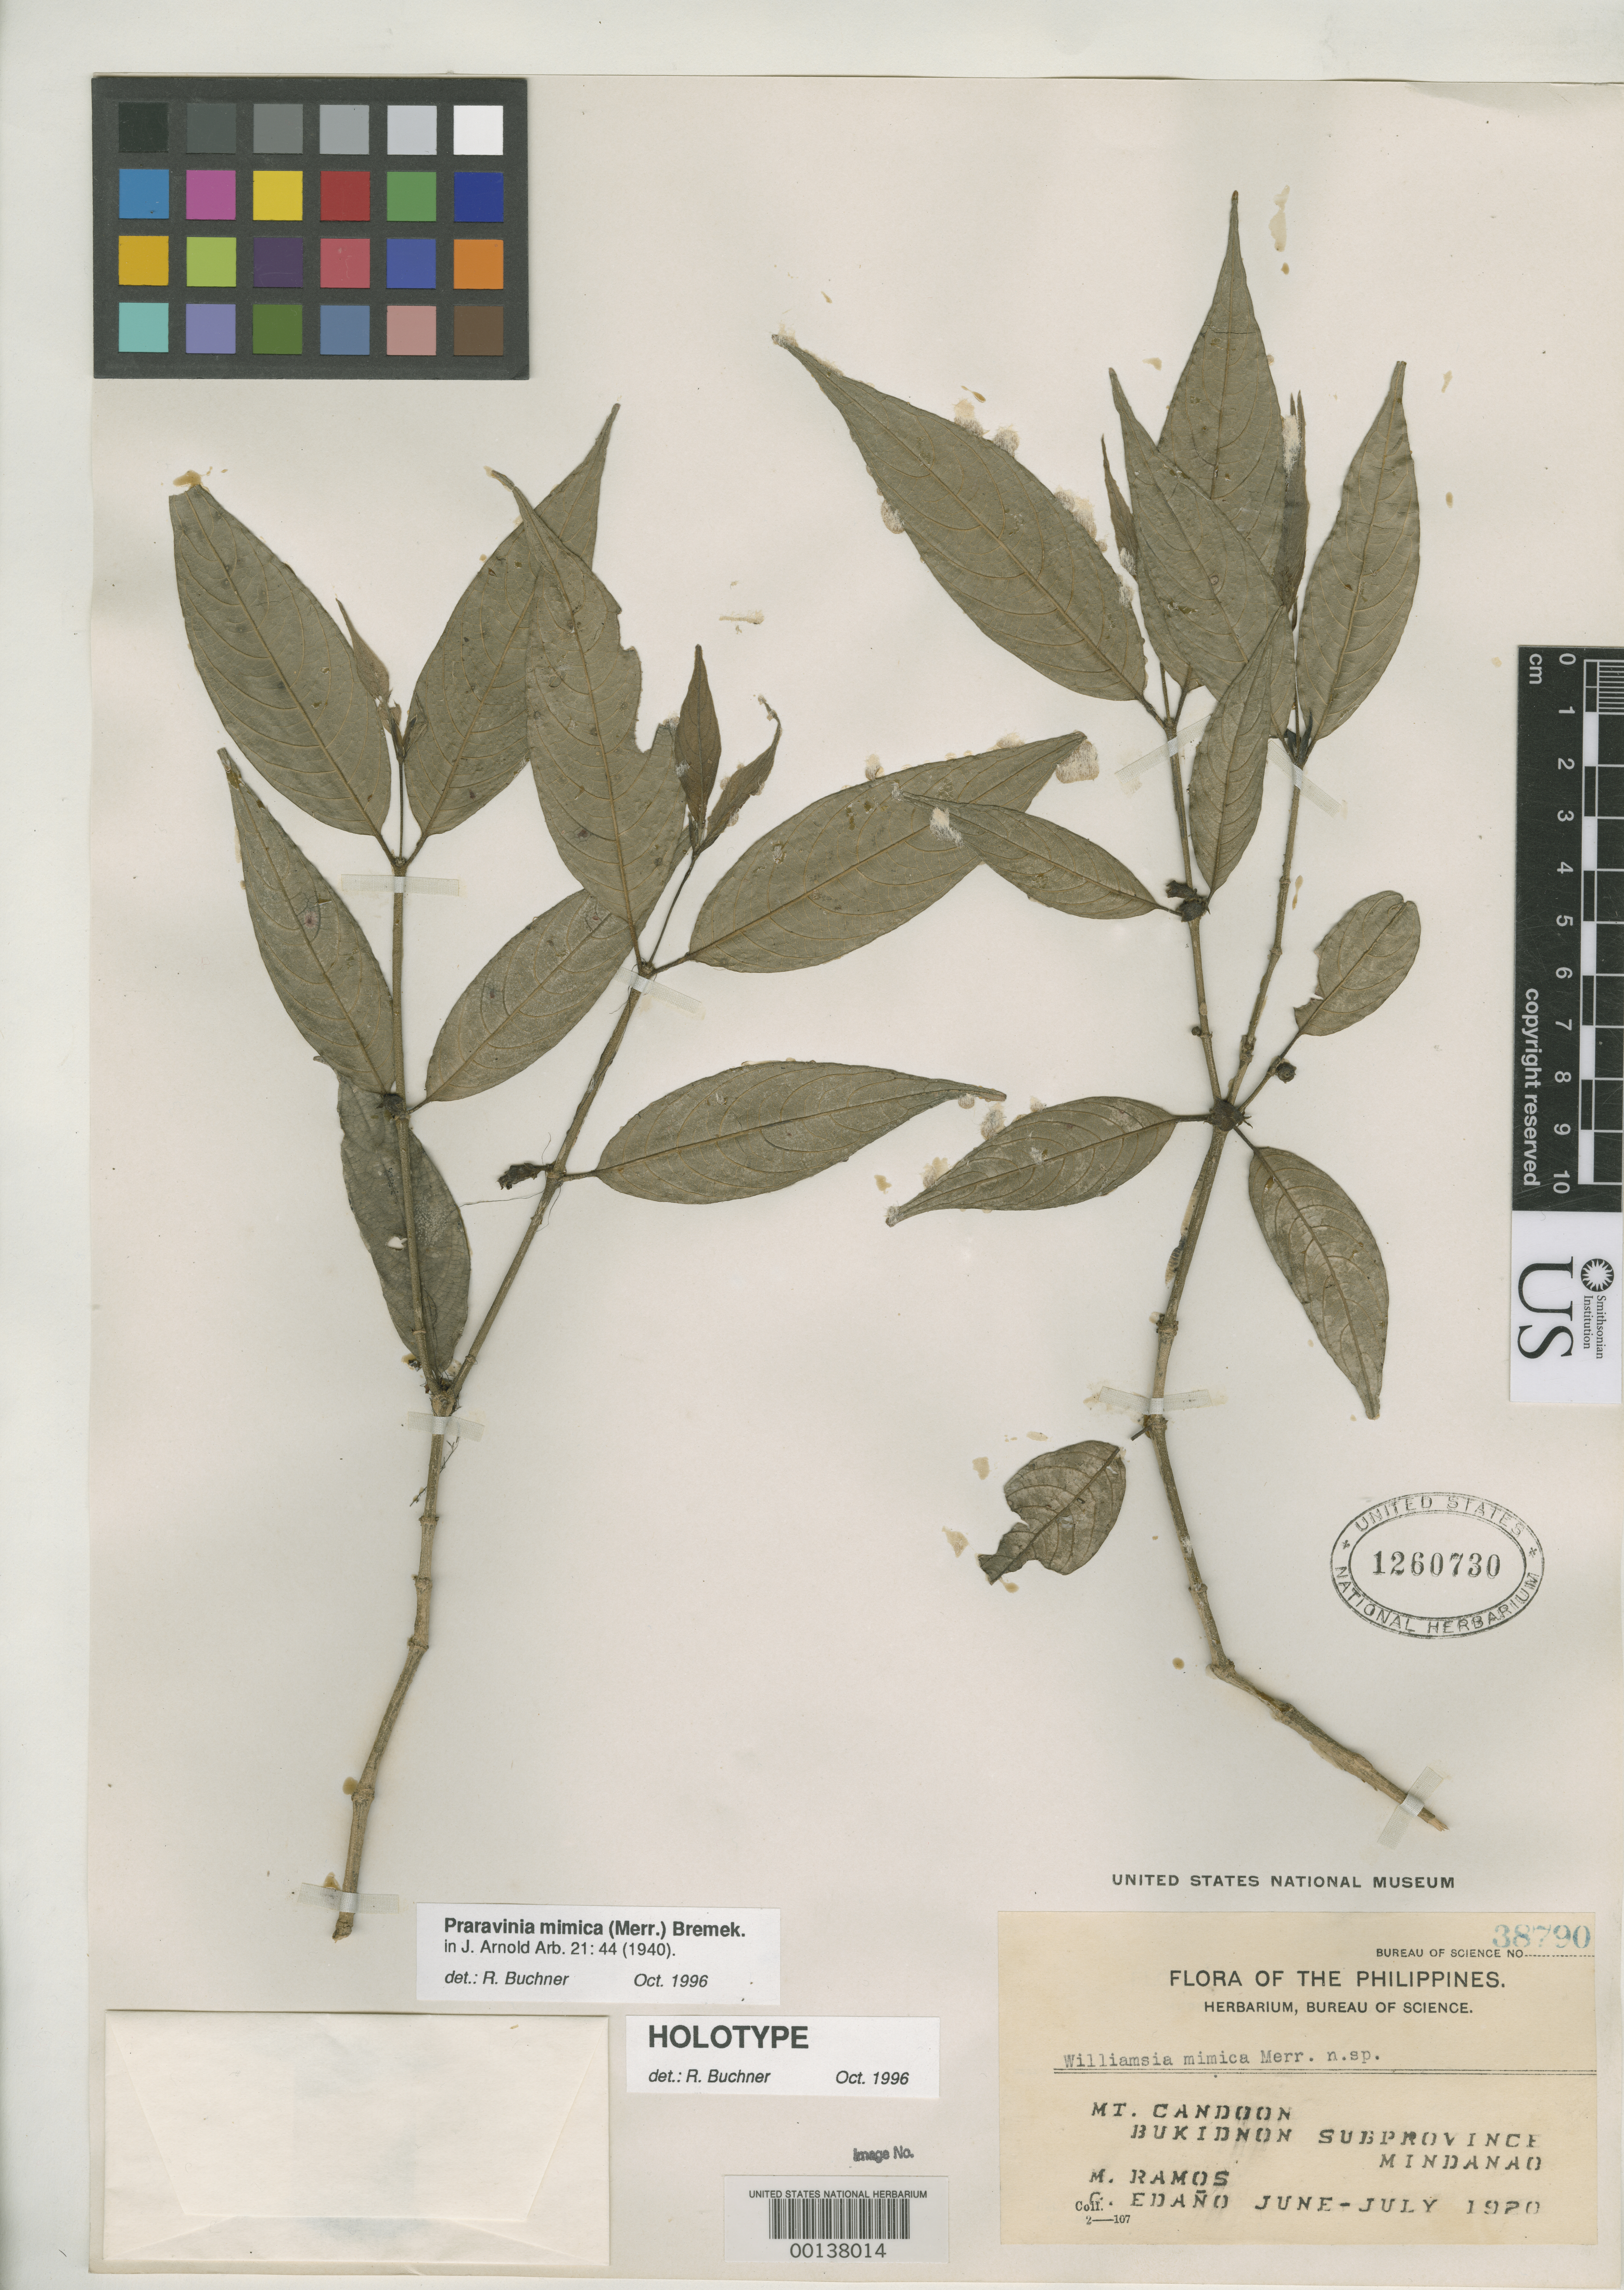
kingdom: Plantae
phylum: Tracheophyta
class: Magnoliopsida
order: Gentianales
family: Rubiaceae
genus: Williamsia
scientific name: Williamsia mimica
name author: Merr.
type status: Isotype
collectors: M. Ramos & G. E. Edaño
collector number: Bur. Sci. 38790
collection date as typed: Jun 1920 to -- Jul 1920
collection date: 1920-06/1920-07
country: Philippines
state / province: Northern Mindanao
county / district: Bukidnon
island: Mindanao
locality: Mt. Candoon.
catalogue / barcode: US 1260730